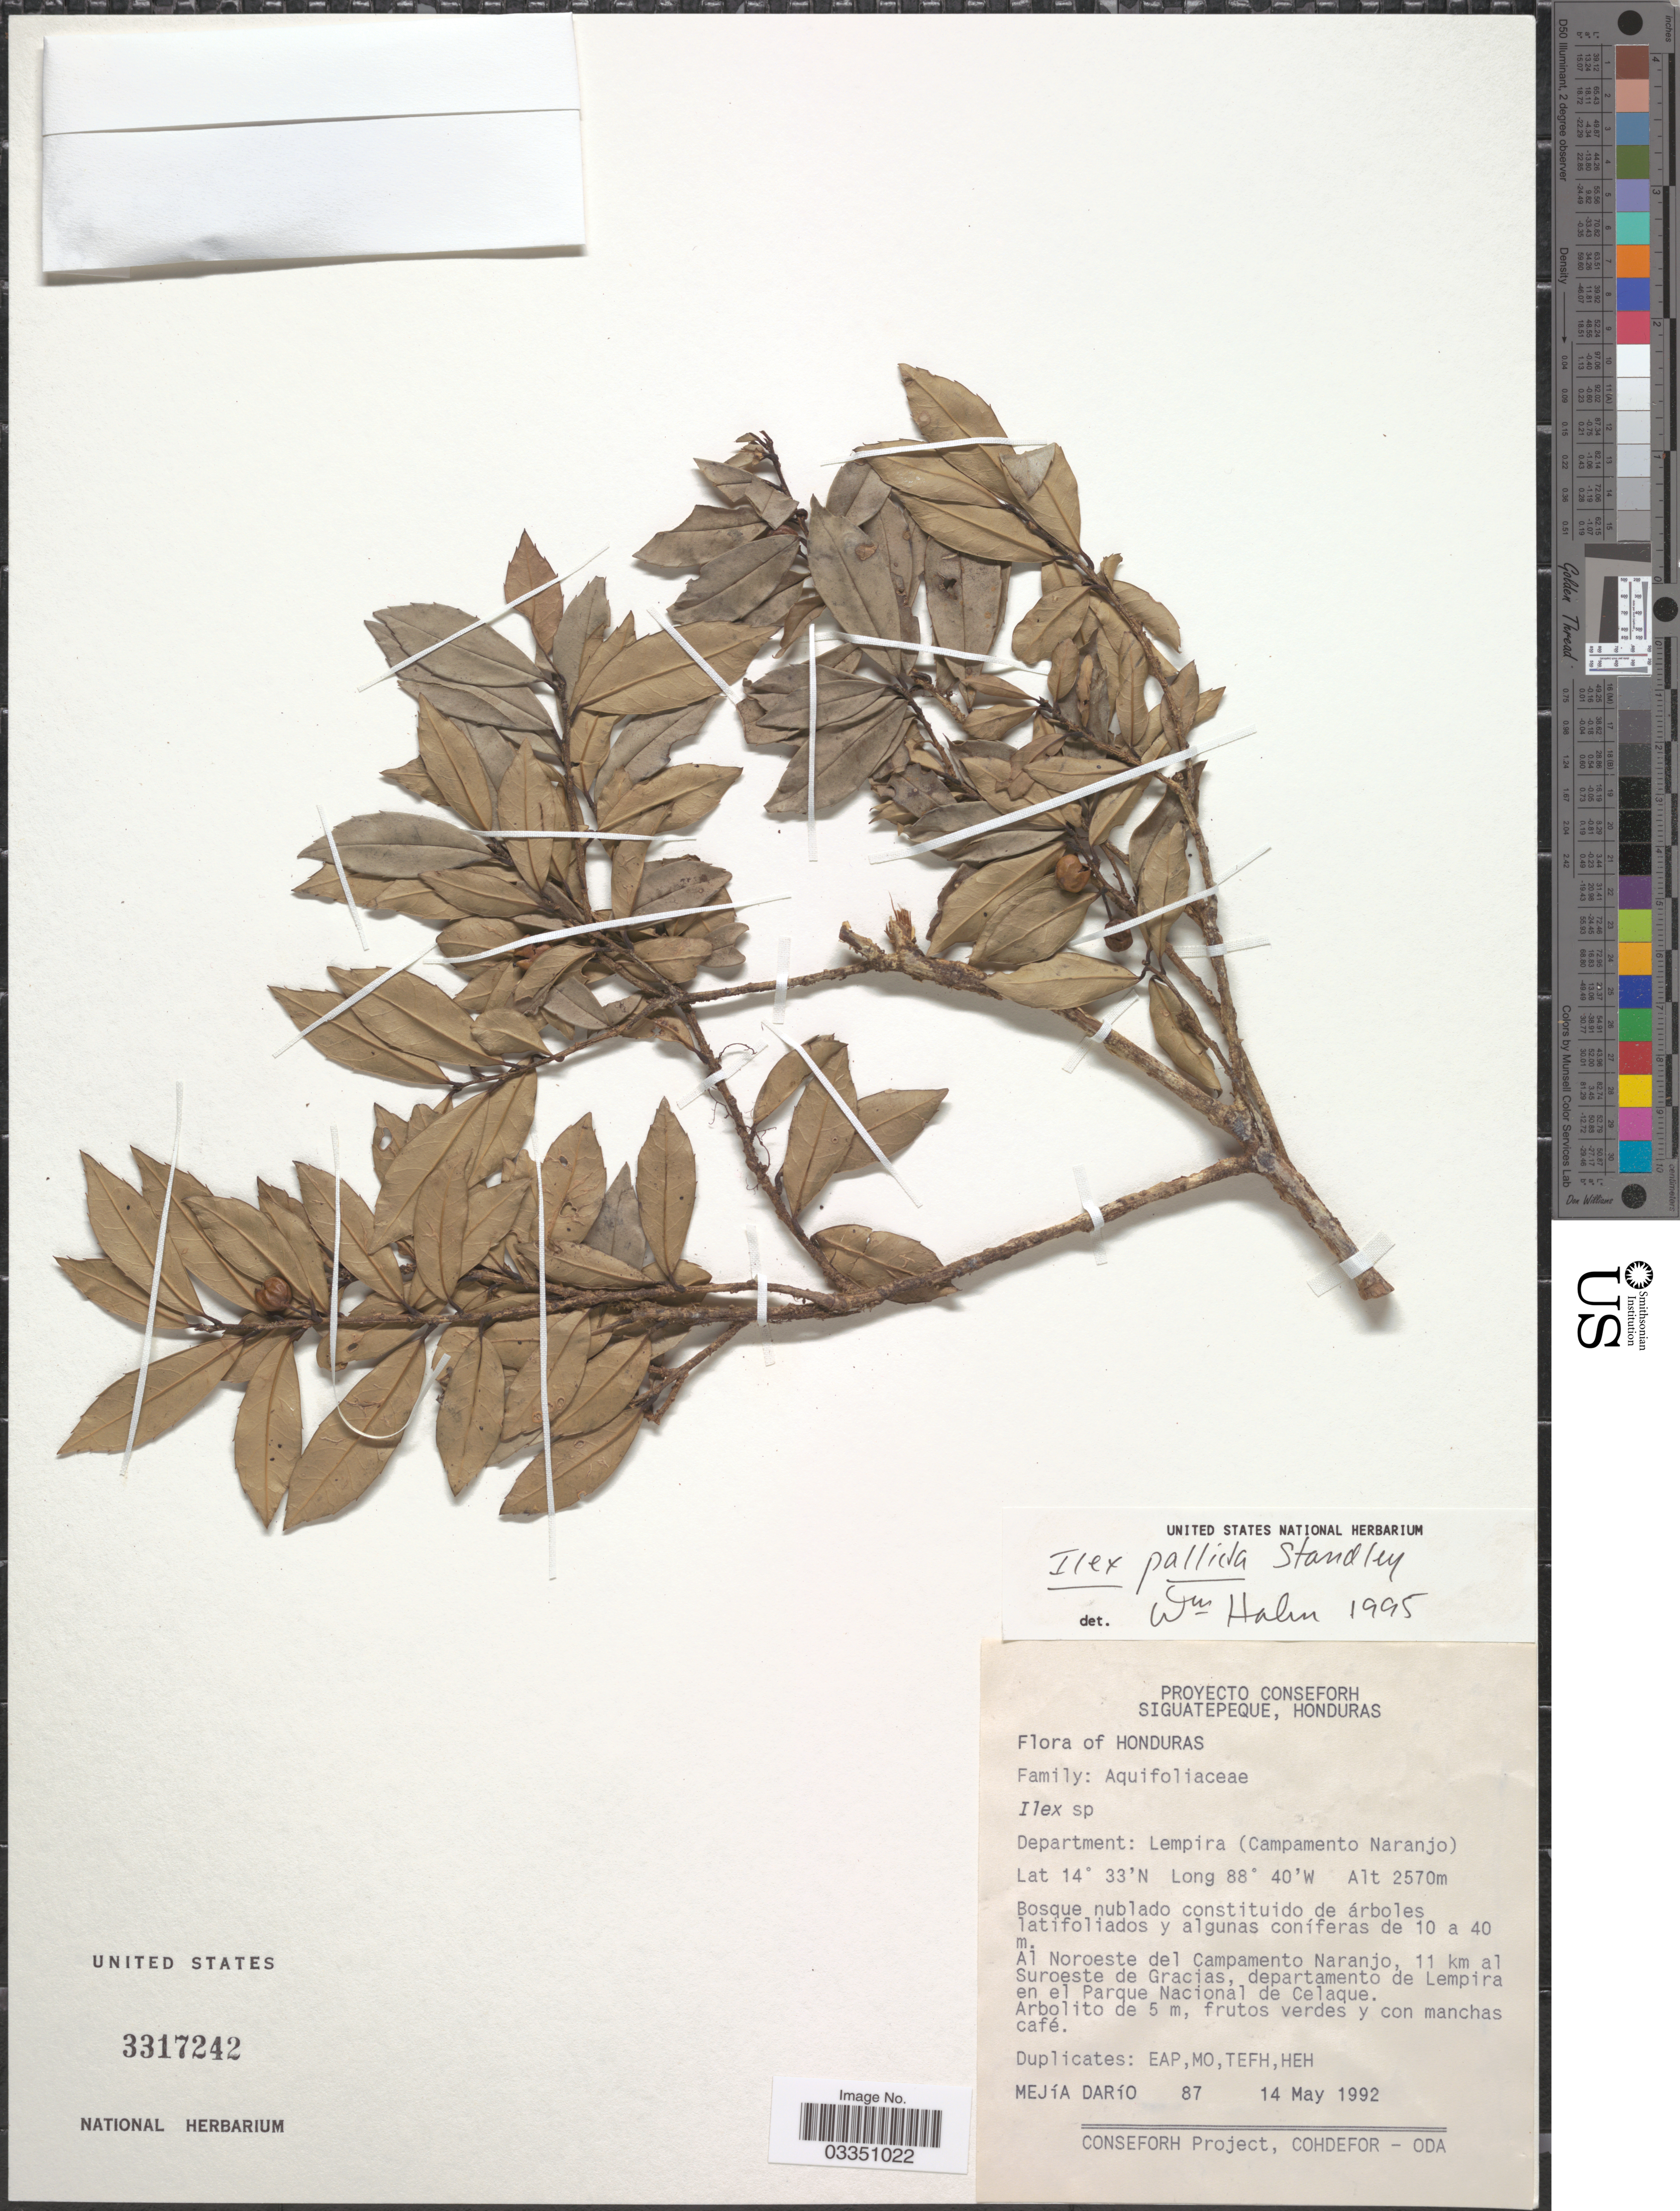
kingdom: Plantae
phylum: Tracheophyta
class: Magnoliopsida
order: Aquifoliales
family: Aquifoliaceae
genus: Ilex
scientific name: Ilex pallida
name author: Standl.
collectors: M. Dário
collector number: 87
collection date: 1992-05-14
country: Honduras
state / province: Lempira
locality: Department: Lempira (Campamento Naranjo). Al Noroeste del Campamento Naranjo, 11 km al Suroeste de Gracias, departamento de Lempira en el Parque Nacional de Celaque.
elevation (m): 2570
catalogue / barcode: US 3317242